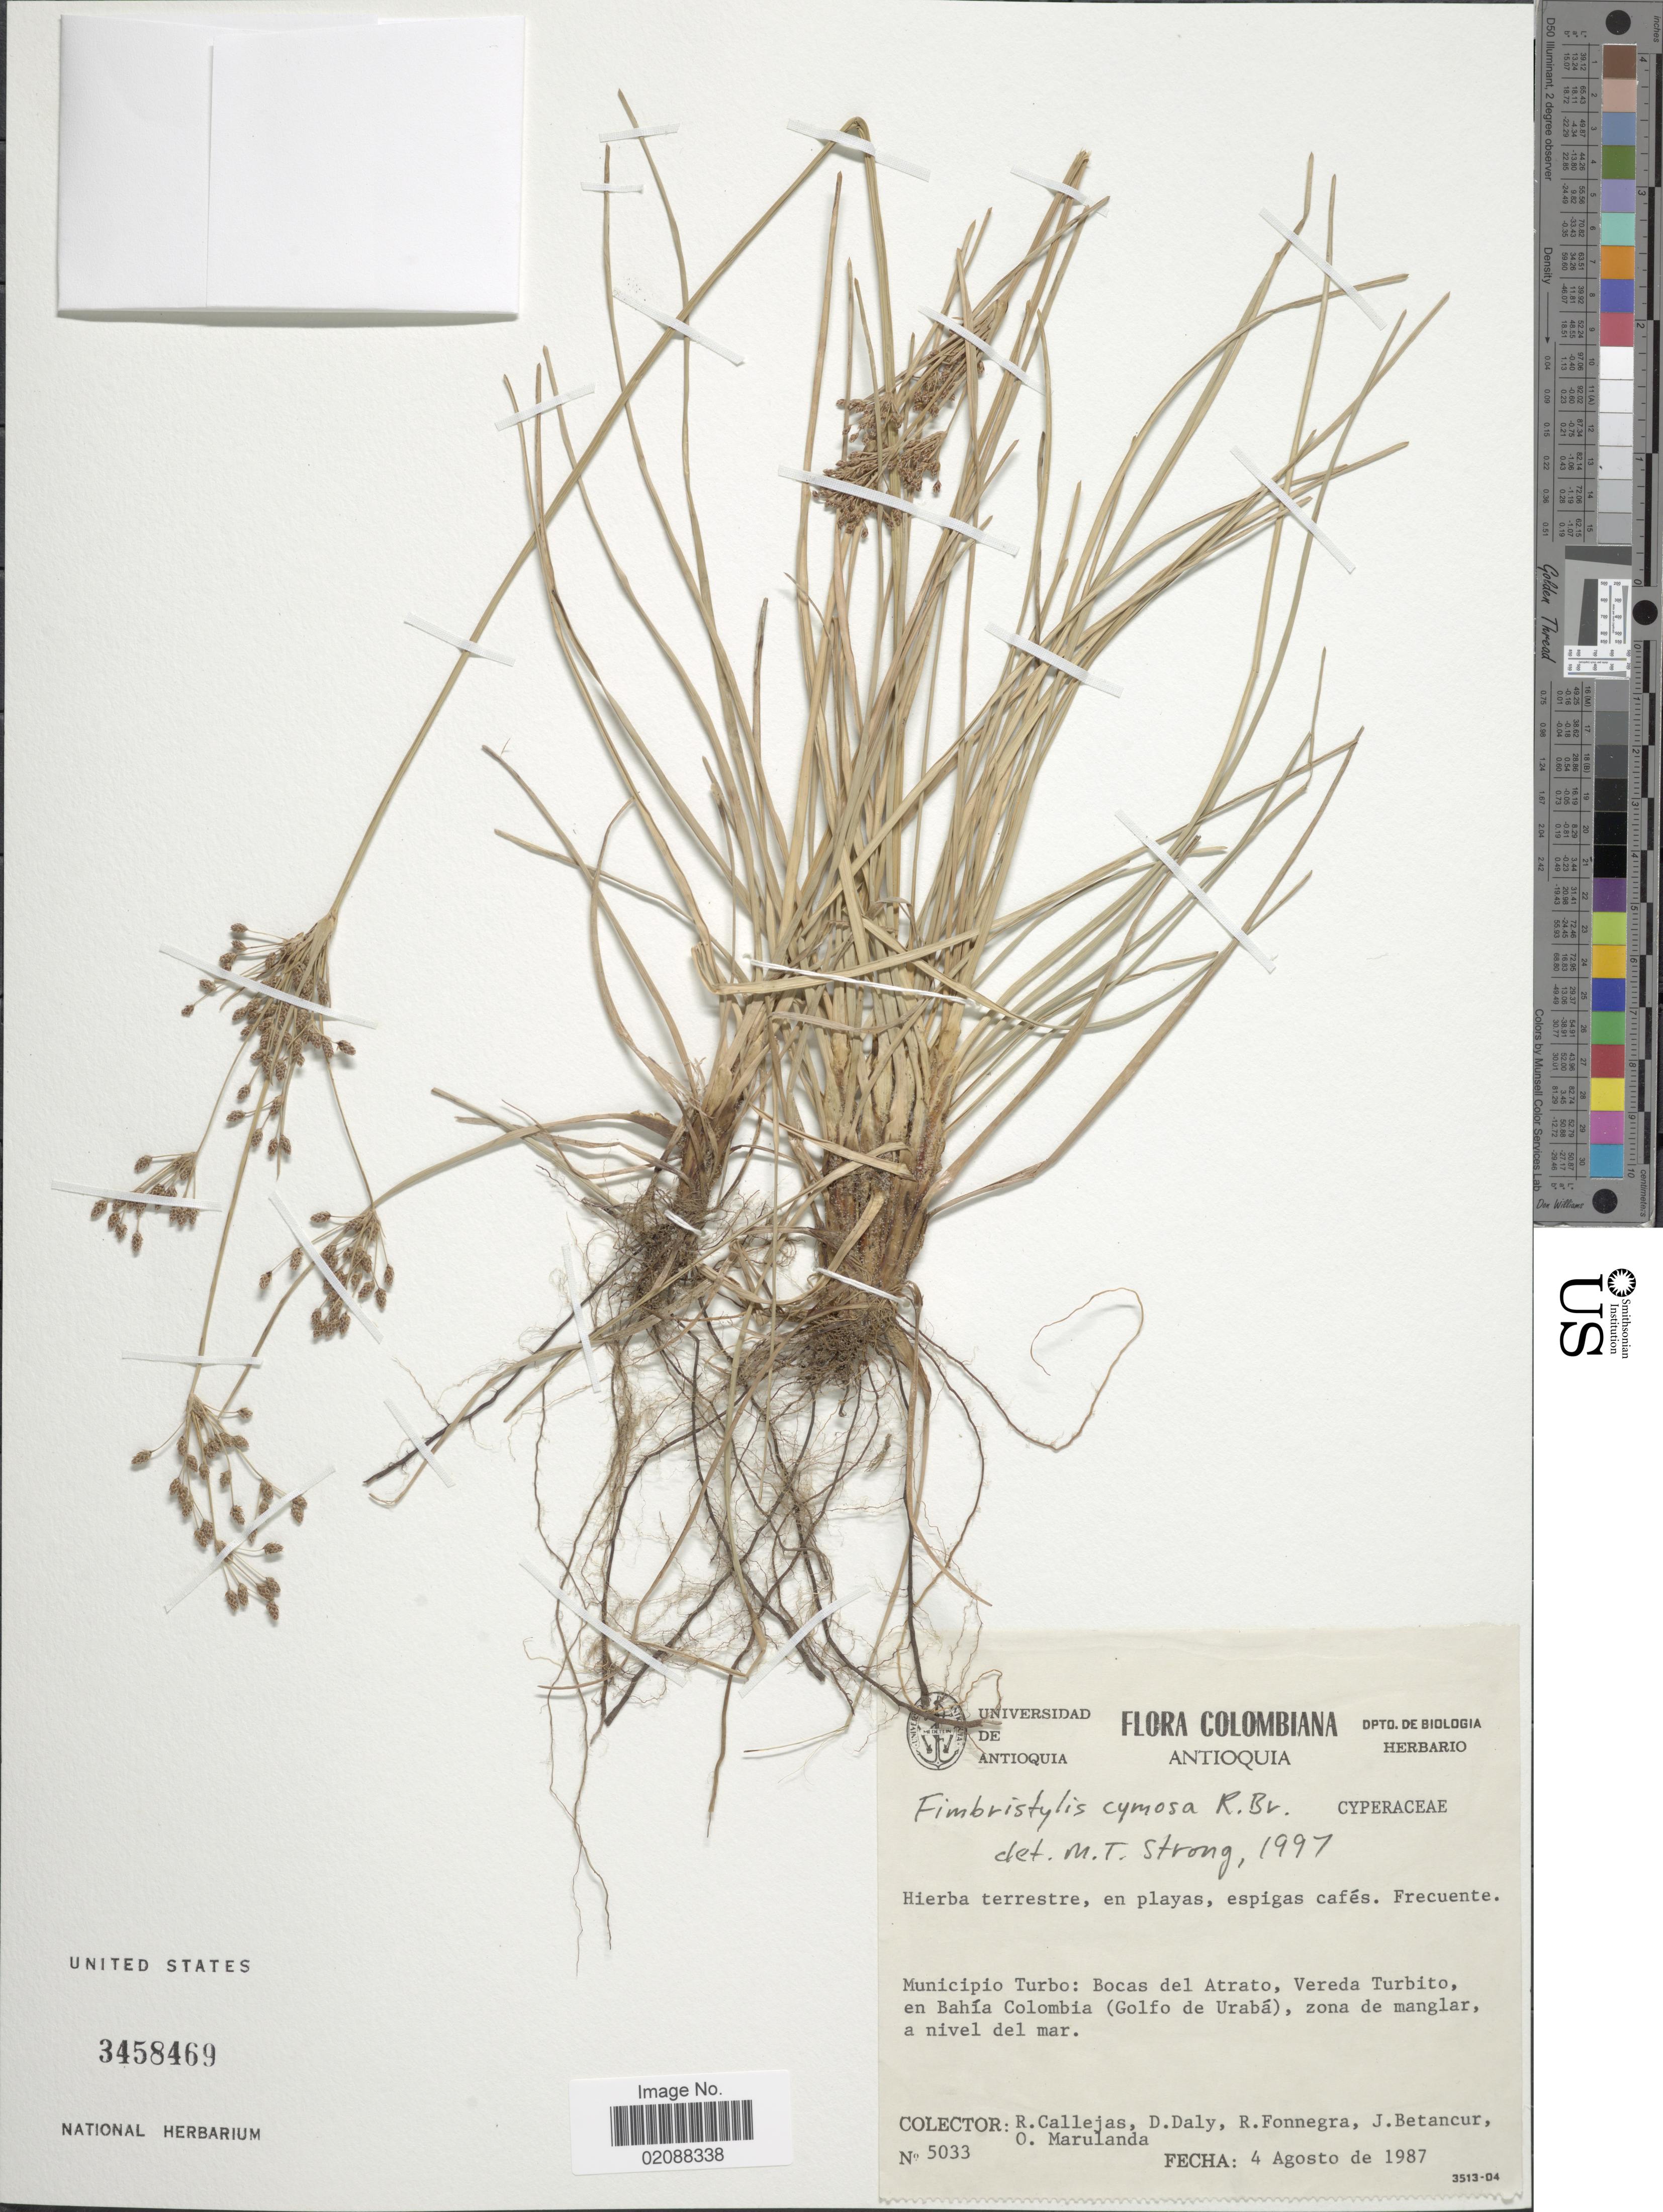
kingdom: Plantae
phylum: Tracheophyta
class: Liliopsida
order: Poales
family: Cyperaceae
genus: Fimbristylis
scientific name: Fimbristylis cymosa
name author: R. Br.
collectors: R. Callejas, D. C. Daly, R. Fonnegra, J. Betancur & O. Marulanda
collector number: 5033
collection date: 1987-08-04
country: Colombia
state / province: Antioquia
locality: Municipio Turbo, Bocas del Atrato, Vereda Turbito en Bahia Colombia (Golfo de Uraba)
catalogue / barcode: US 3458469